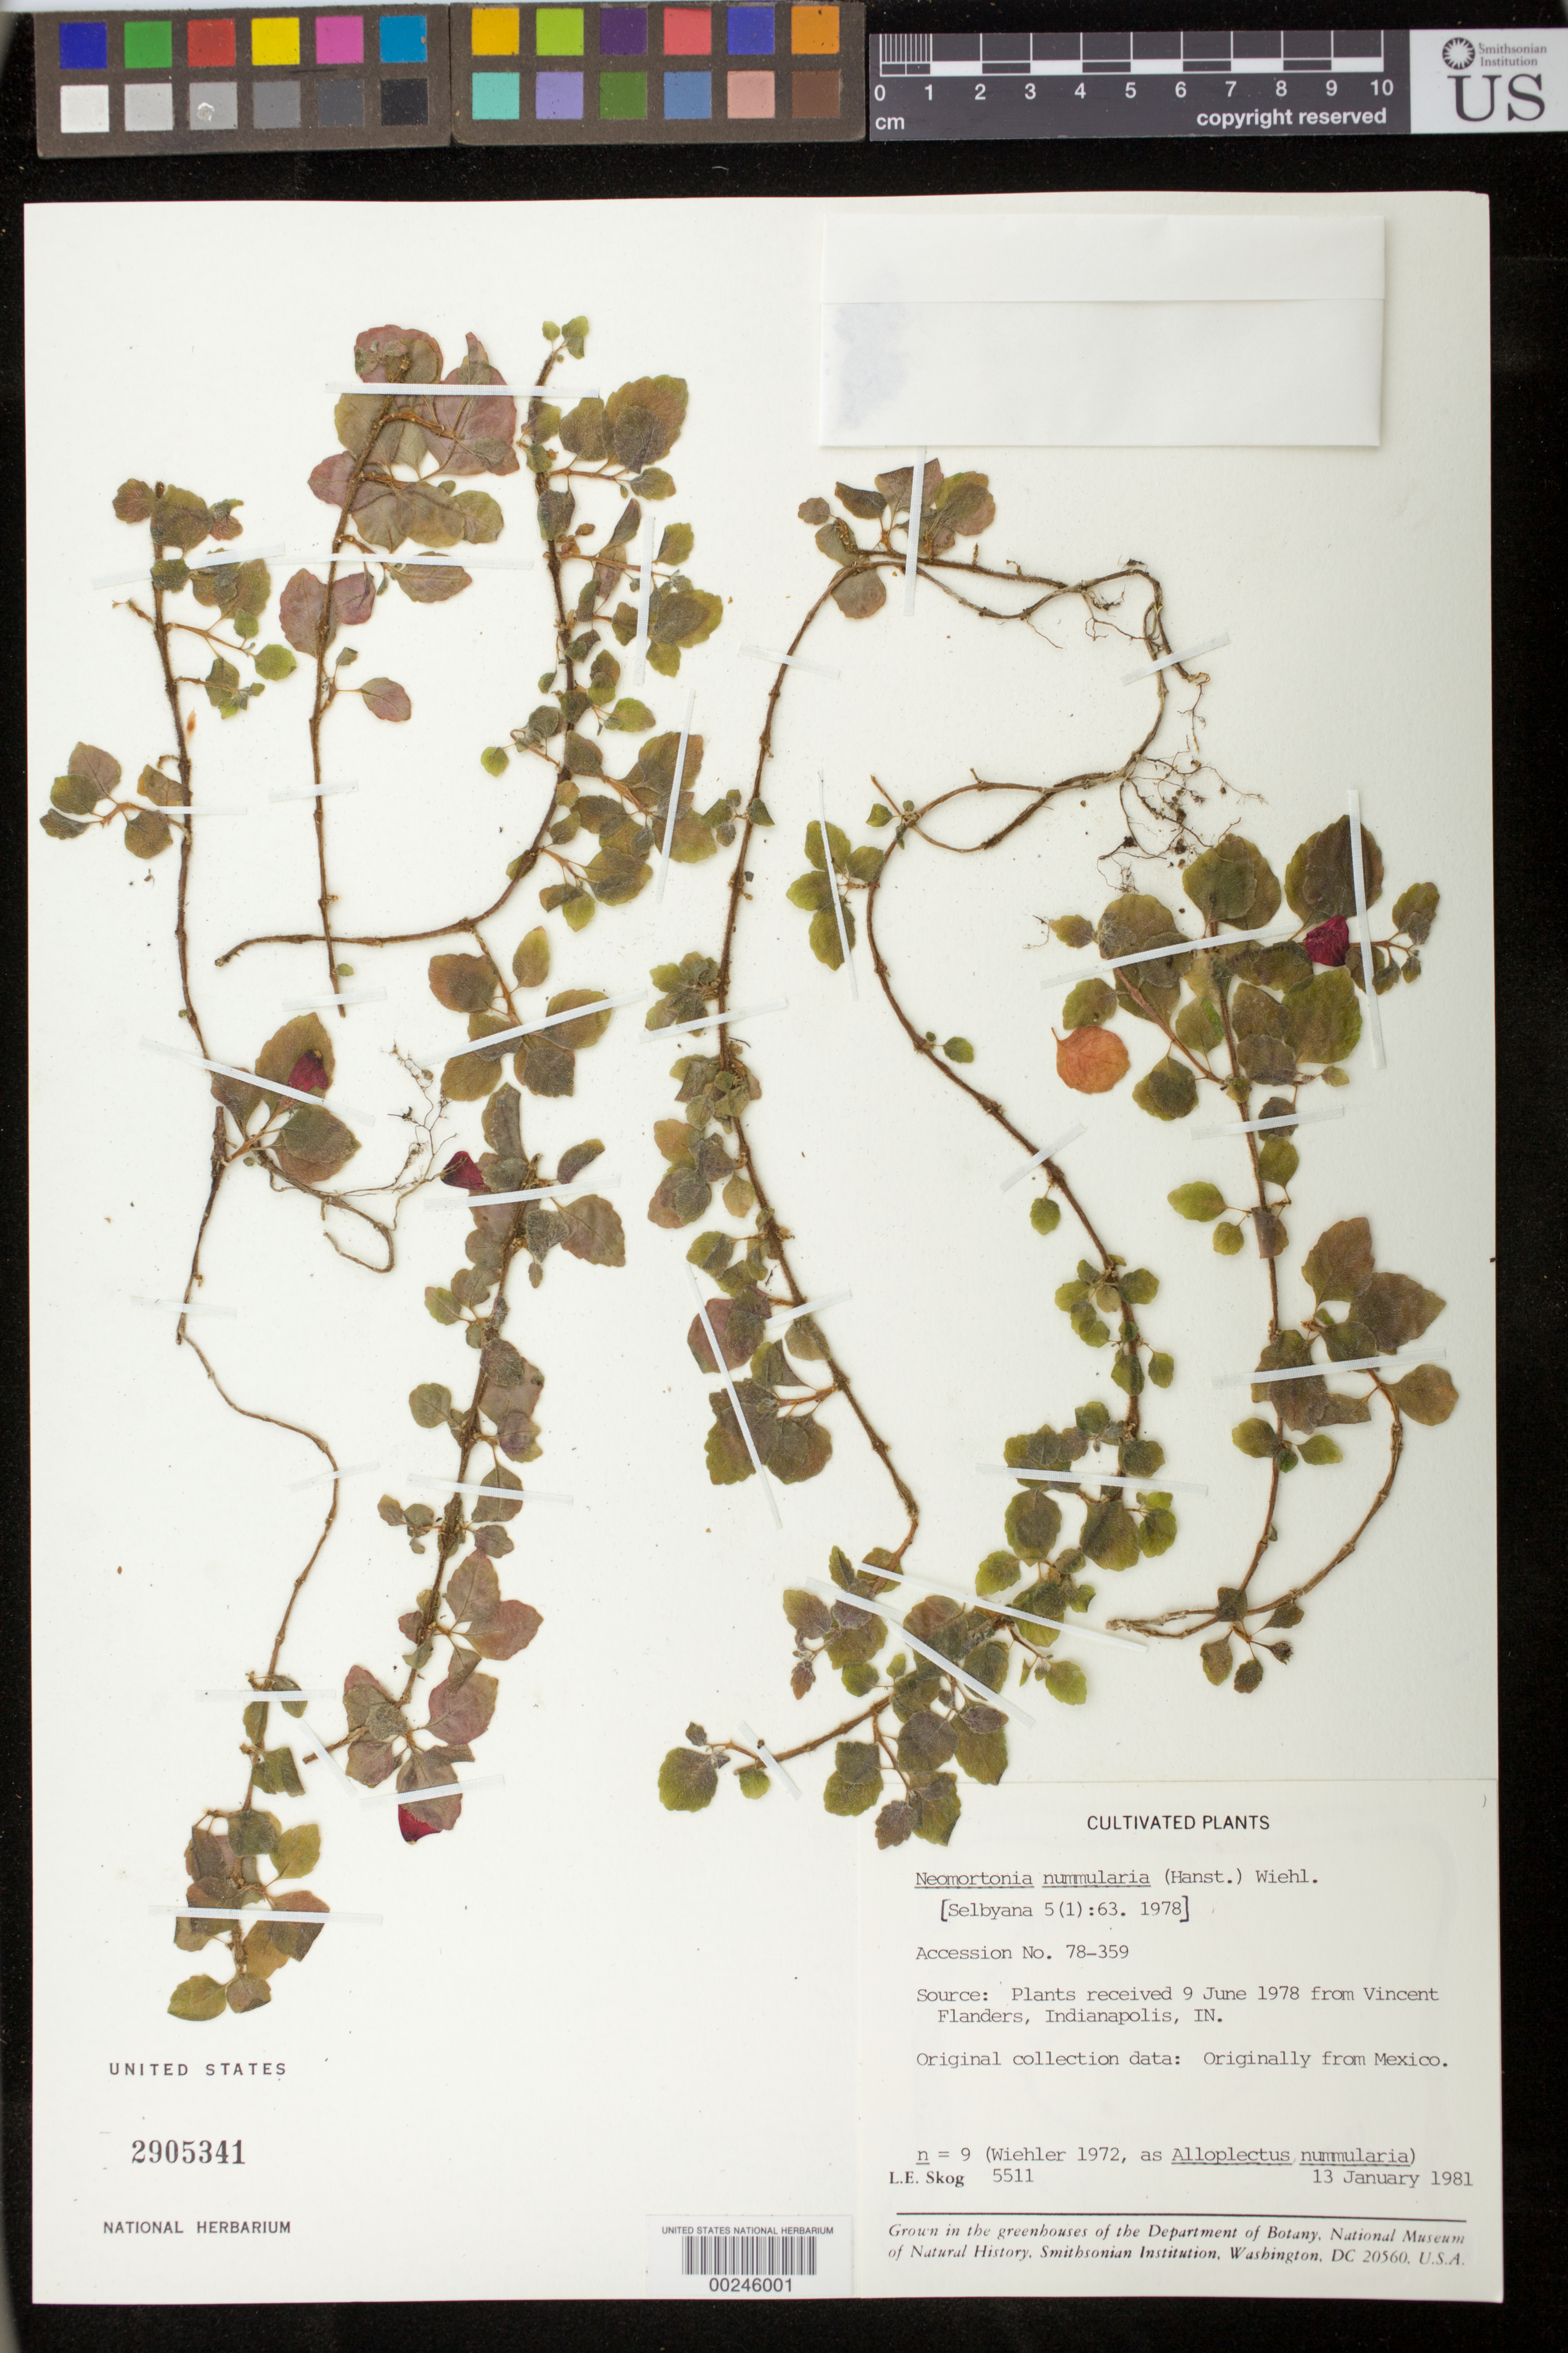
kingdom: Plantae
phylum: Tracheophyta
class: Magnoliopsida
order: Lamiales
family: Gesneriaceae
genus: Pachycaulos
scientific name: Pachycaulos nummularia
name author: (Hanst.) J.L. Clark & J.F. Sm.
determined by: Skog, Laurence E.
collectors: L. E. Skog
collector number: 5511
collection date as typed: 13 Jan 1981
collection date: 1981-01-13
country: Mexico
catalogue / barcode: US 2905341